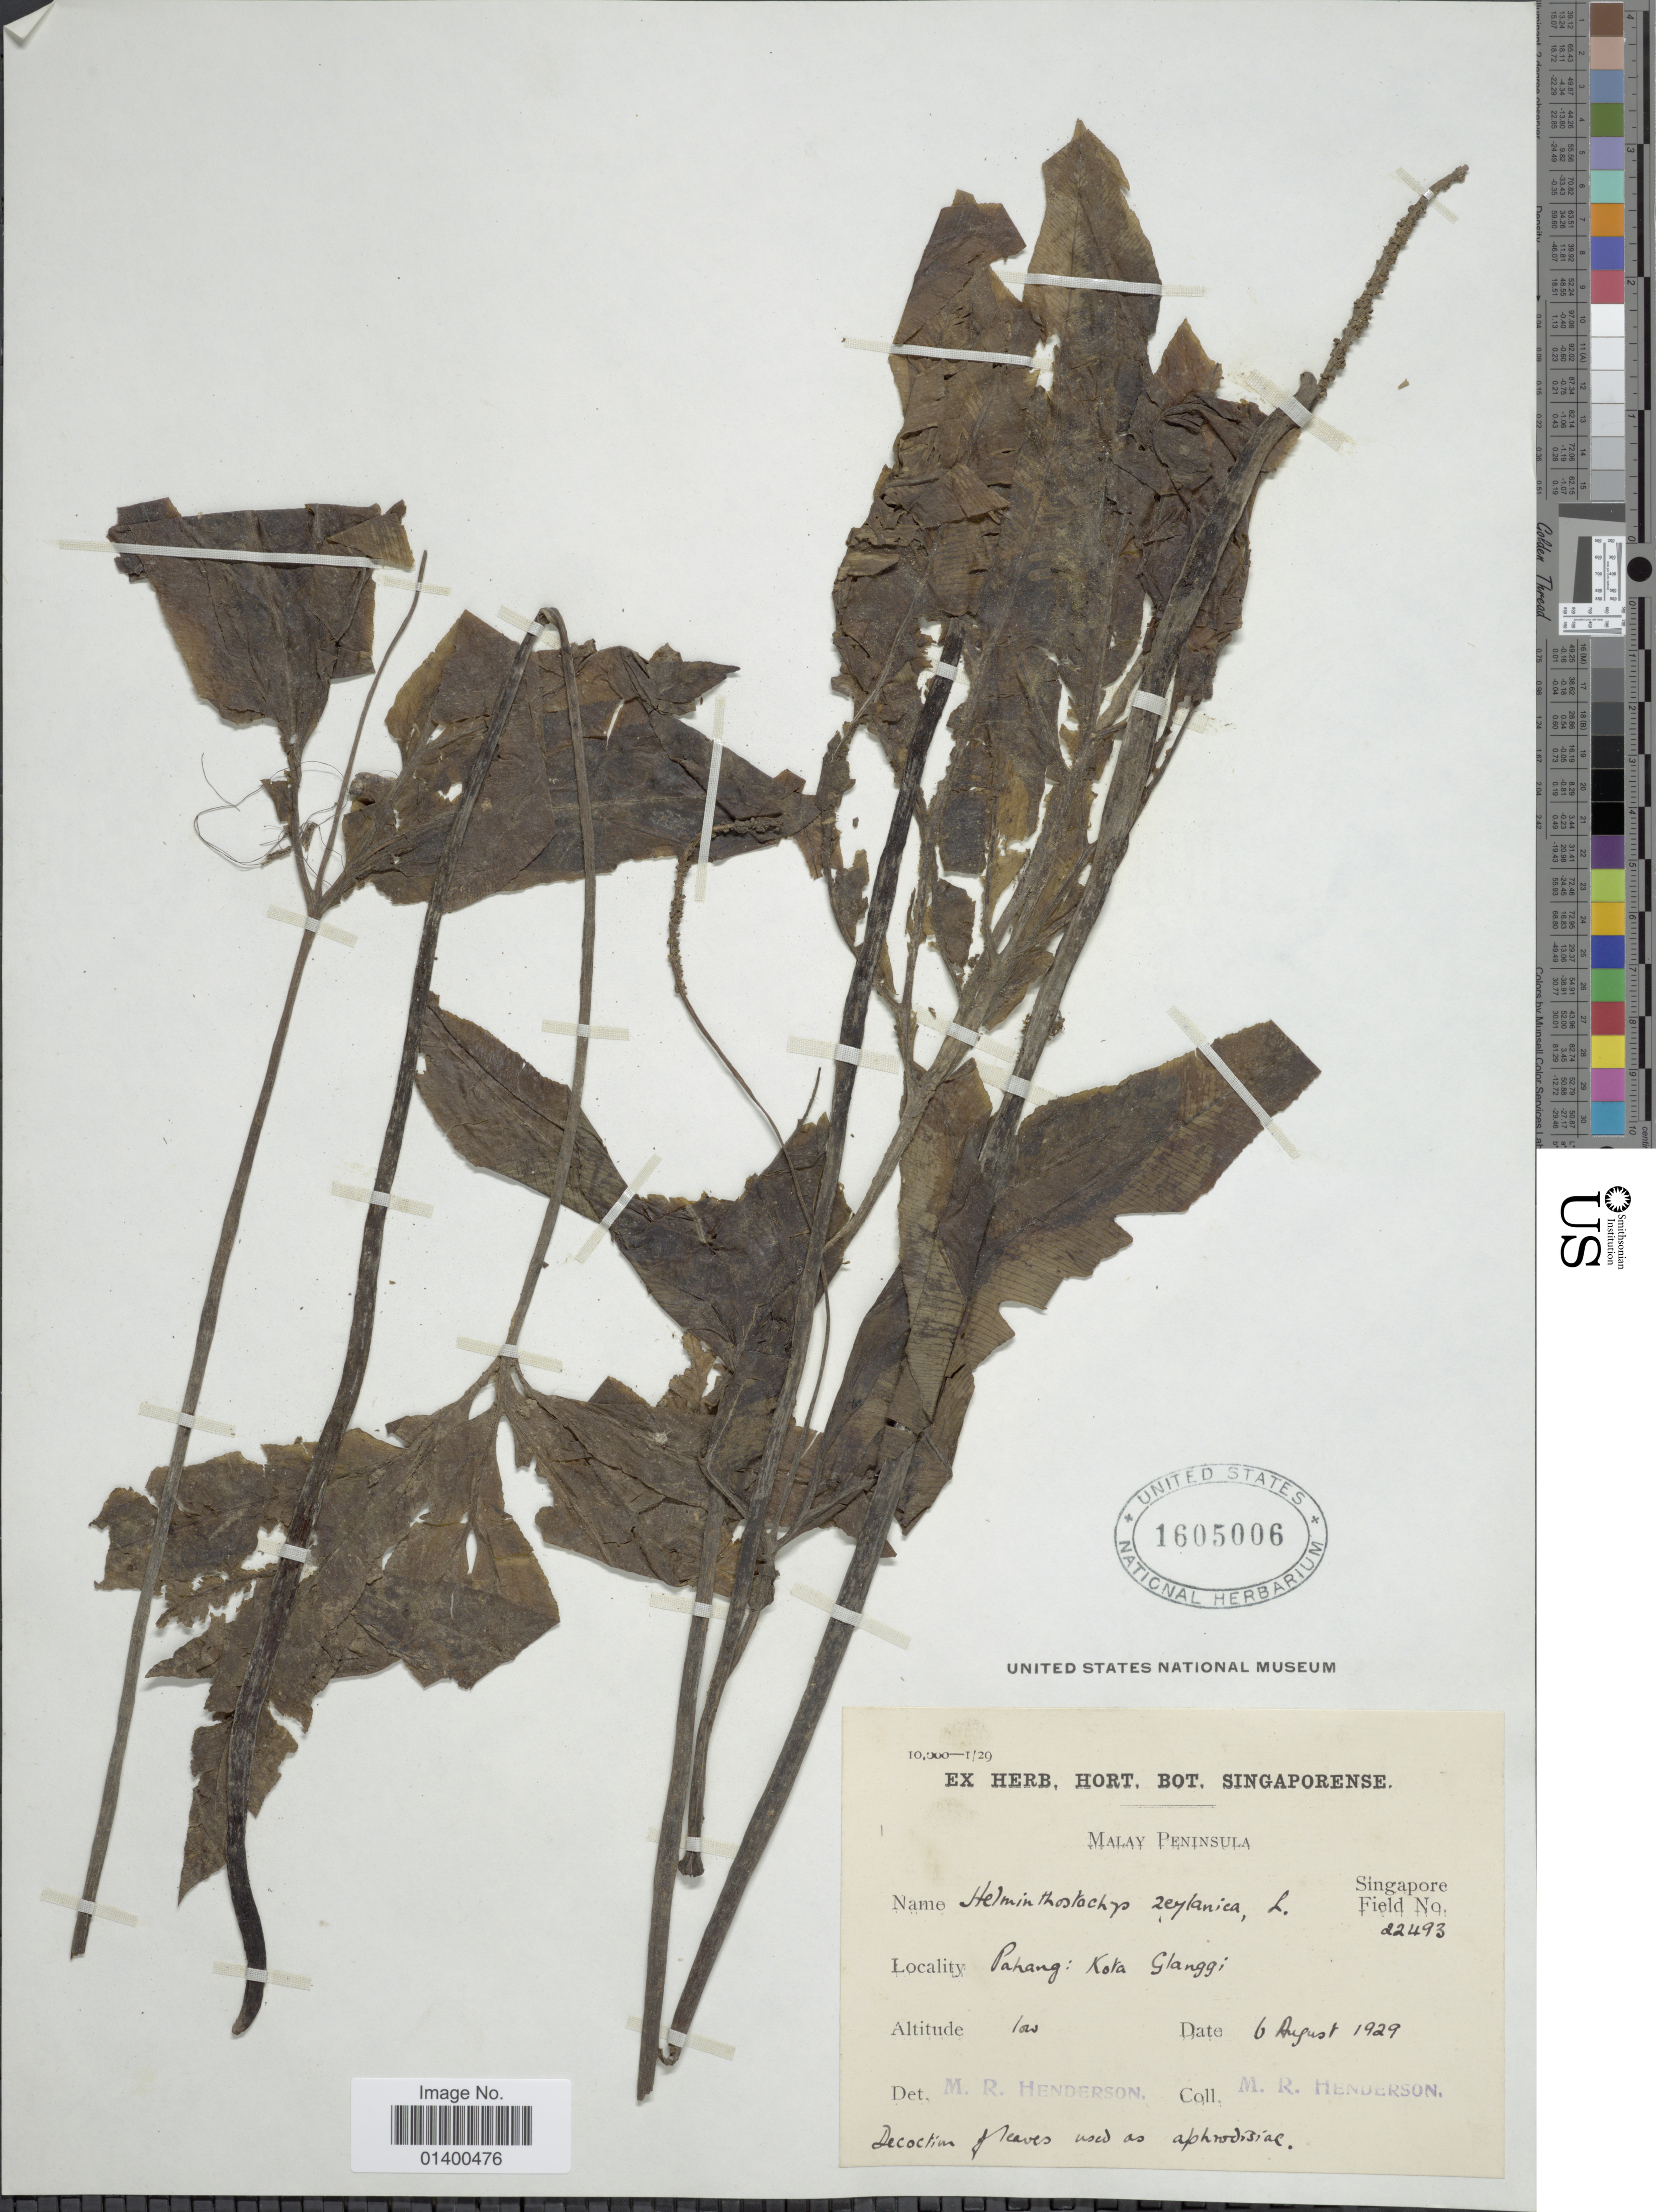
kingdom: Plantae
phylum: Tracheophyta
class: Polypodiopsida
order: Ophioglossales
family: Ophioglossaceae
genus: Helminthostachys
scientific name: Helminthostachys zeylanica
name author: (L.) Hook.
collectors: M. Henderson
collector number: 22493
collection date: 1929-08-06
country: Malaysia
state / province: Pahang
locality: Malay Peninsula, Kota Glanggi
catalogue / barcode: US 1605006